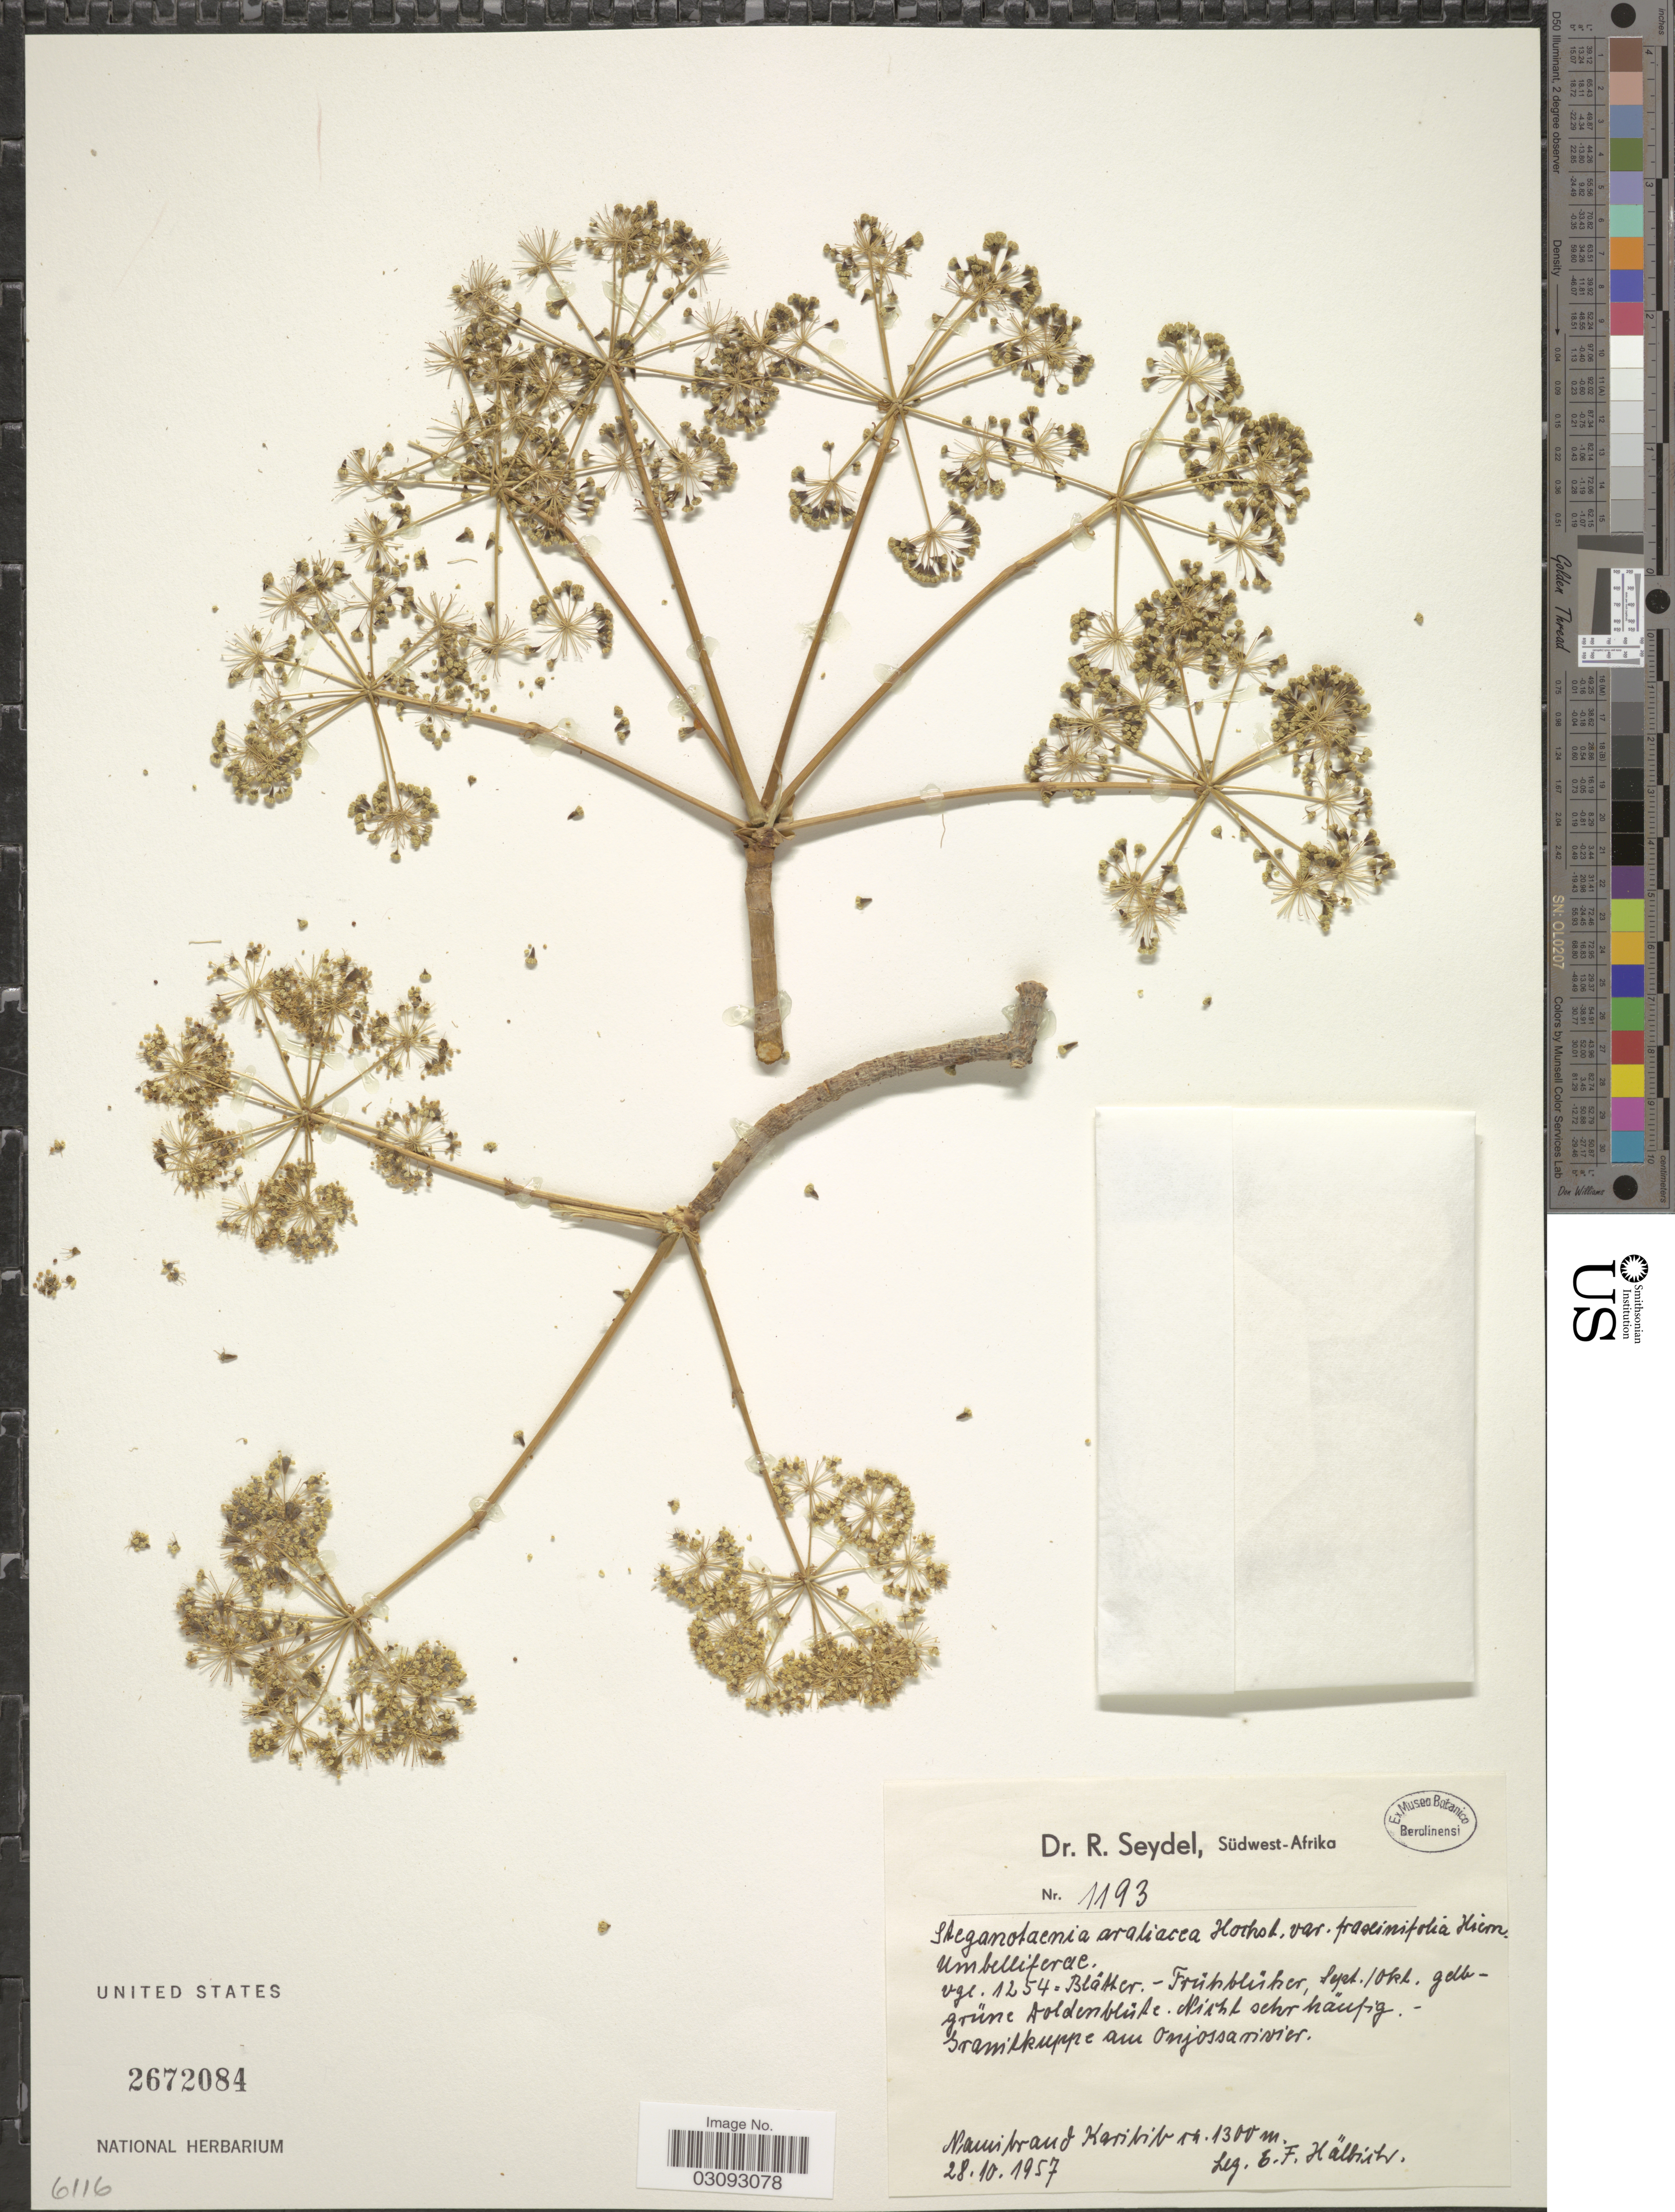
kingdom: Plantae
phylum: Tracheophyta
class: Magnoliopsida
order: Apiales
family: Apiaceae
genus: Peucedanum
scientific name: Peucedanum araliaceum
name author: (Hochst.) Benth. & Hook. f. ex Vatke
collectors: E. Hälbirt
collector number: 1193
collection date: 1957-10-28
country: Namibia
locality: Südwest-Afrika. Namibrand Karibib.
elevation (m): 1300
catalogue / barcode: US 2672084